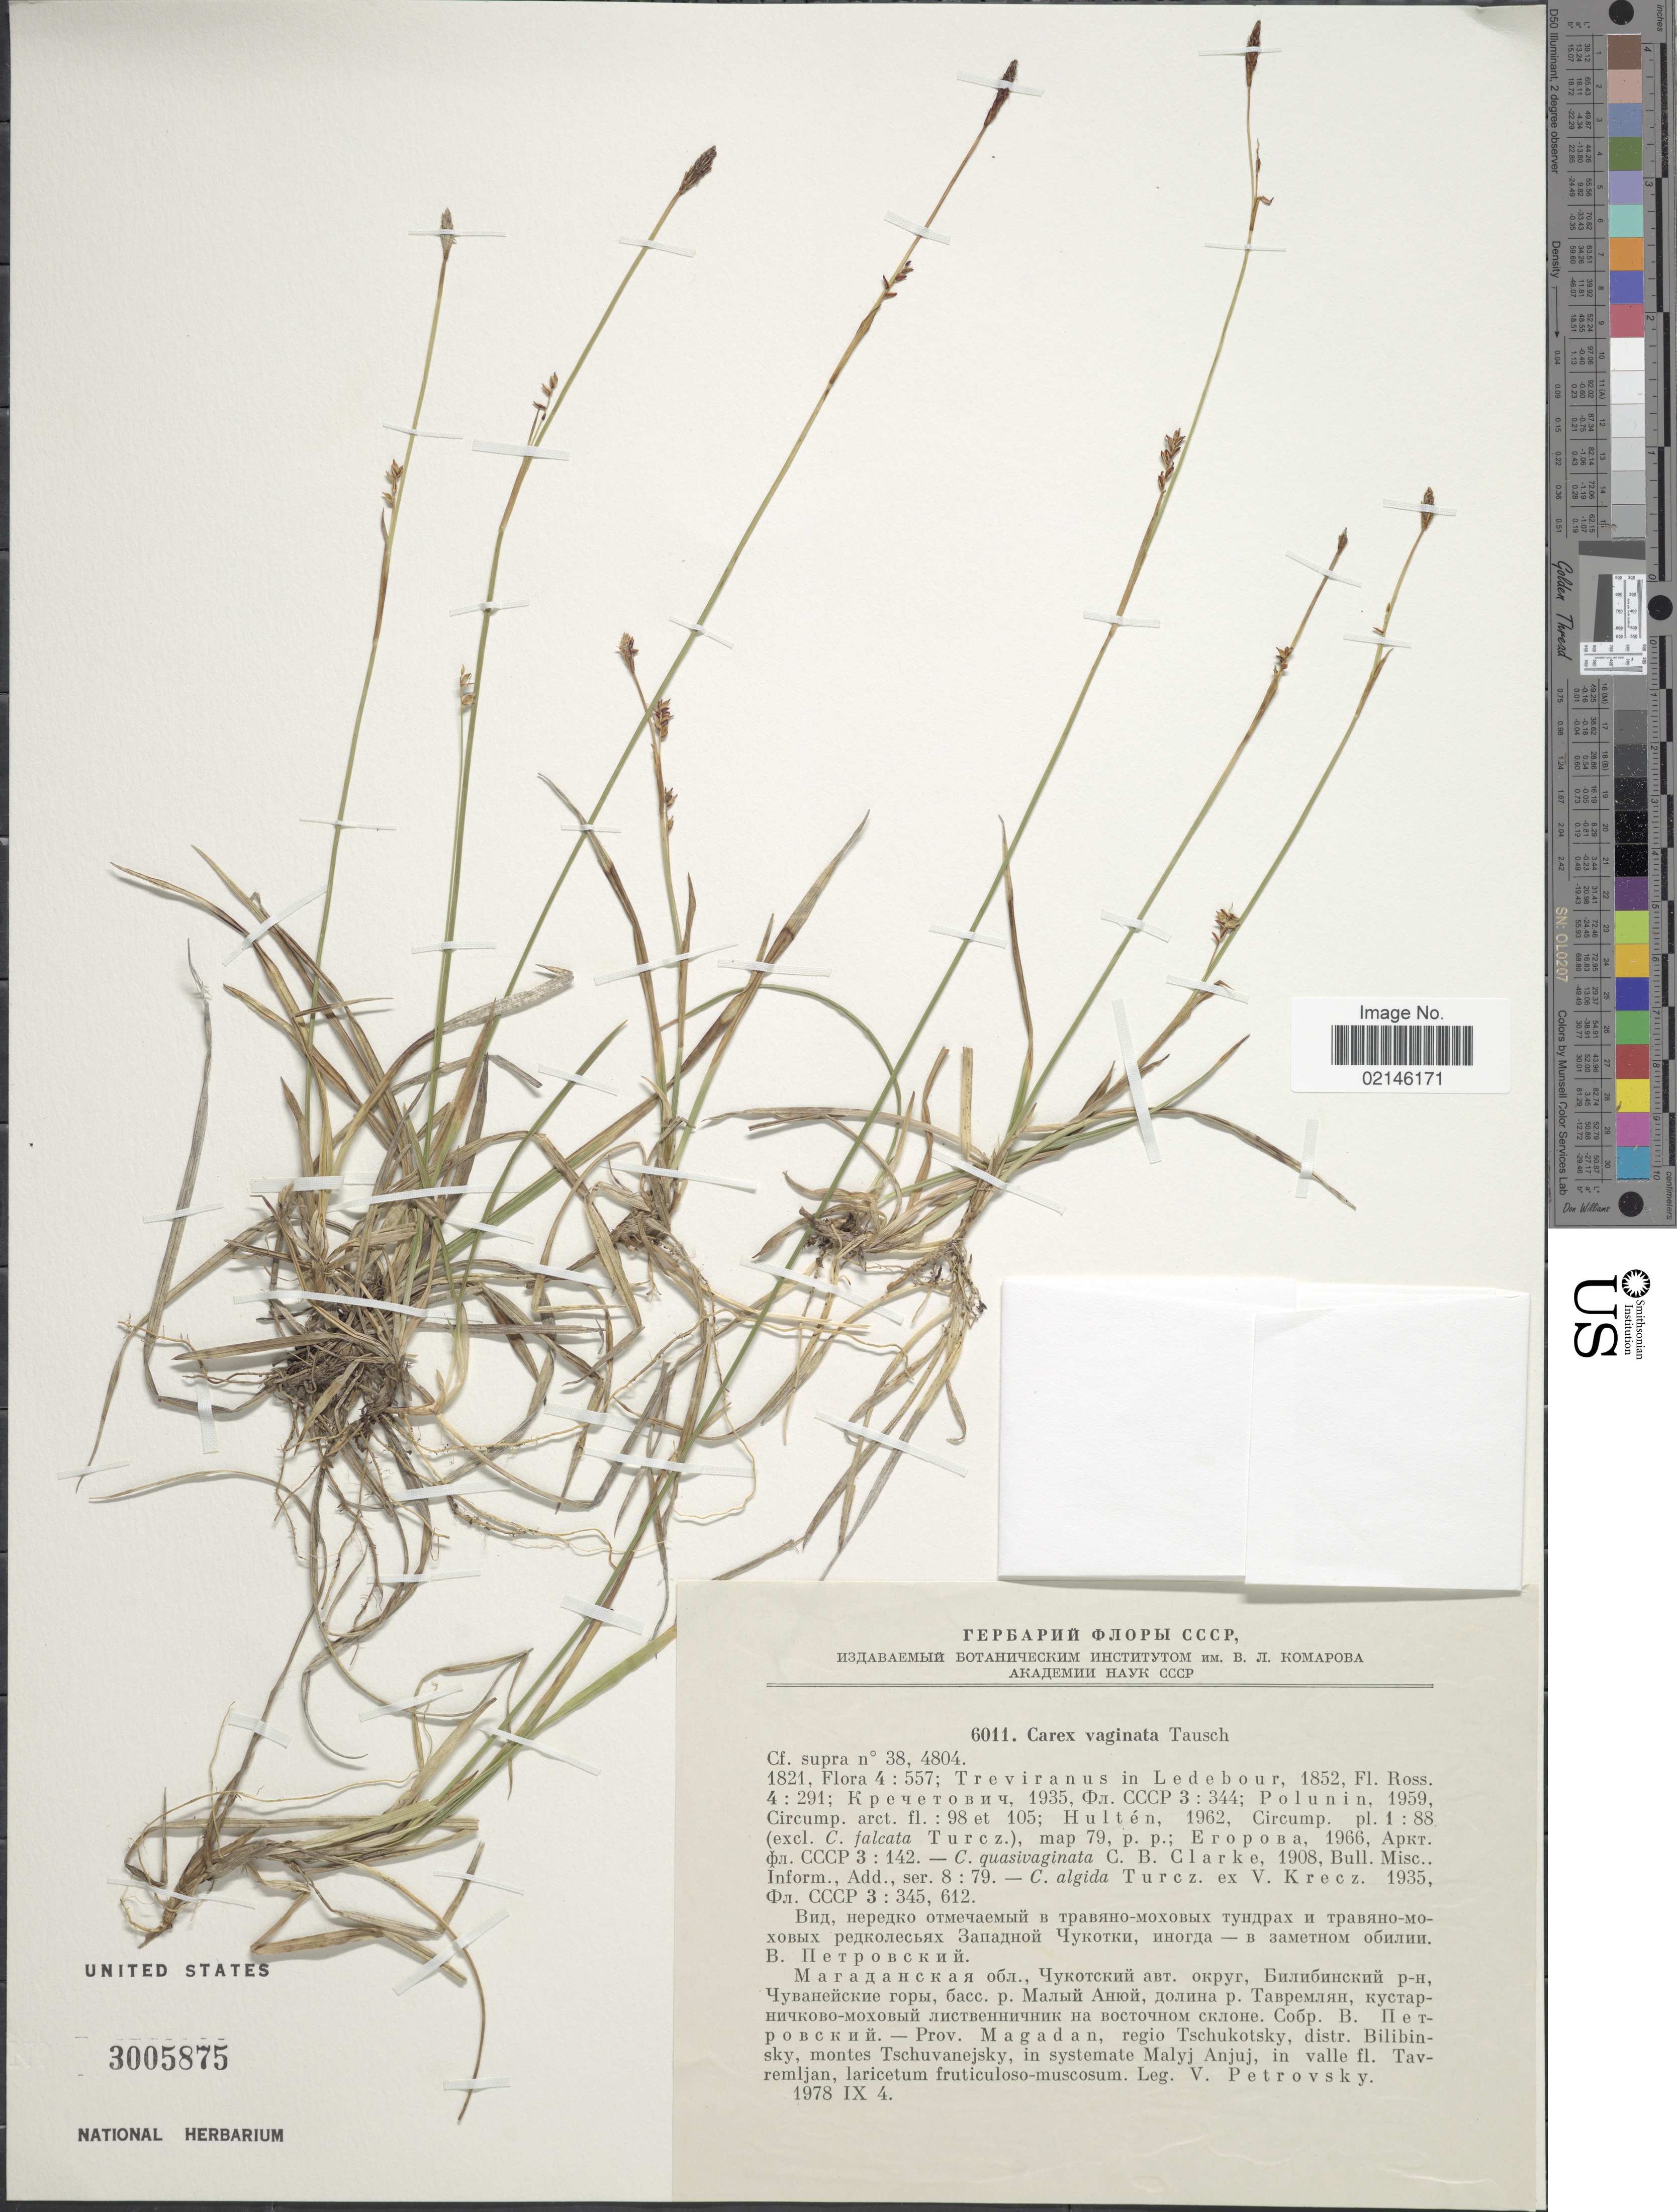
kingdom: Plantae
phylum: Tracheophyta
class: Liliopsida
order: Poales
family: Cyperaceae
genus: Carex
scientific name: Carex vaginata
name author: Tausch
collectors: V. Petrovsky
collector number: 6011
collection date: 1978-09-04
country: Russian Federation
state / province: Magadan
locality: Regio Tschukotsky, distr. bilibinsky, montes Tschuvanejsky, in systemate Malyj Anjuj, in valle fl. Tavremljan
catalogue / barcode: US 3005875